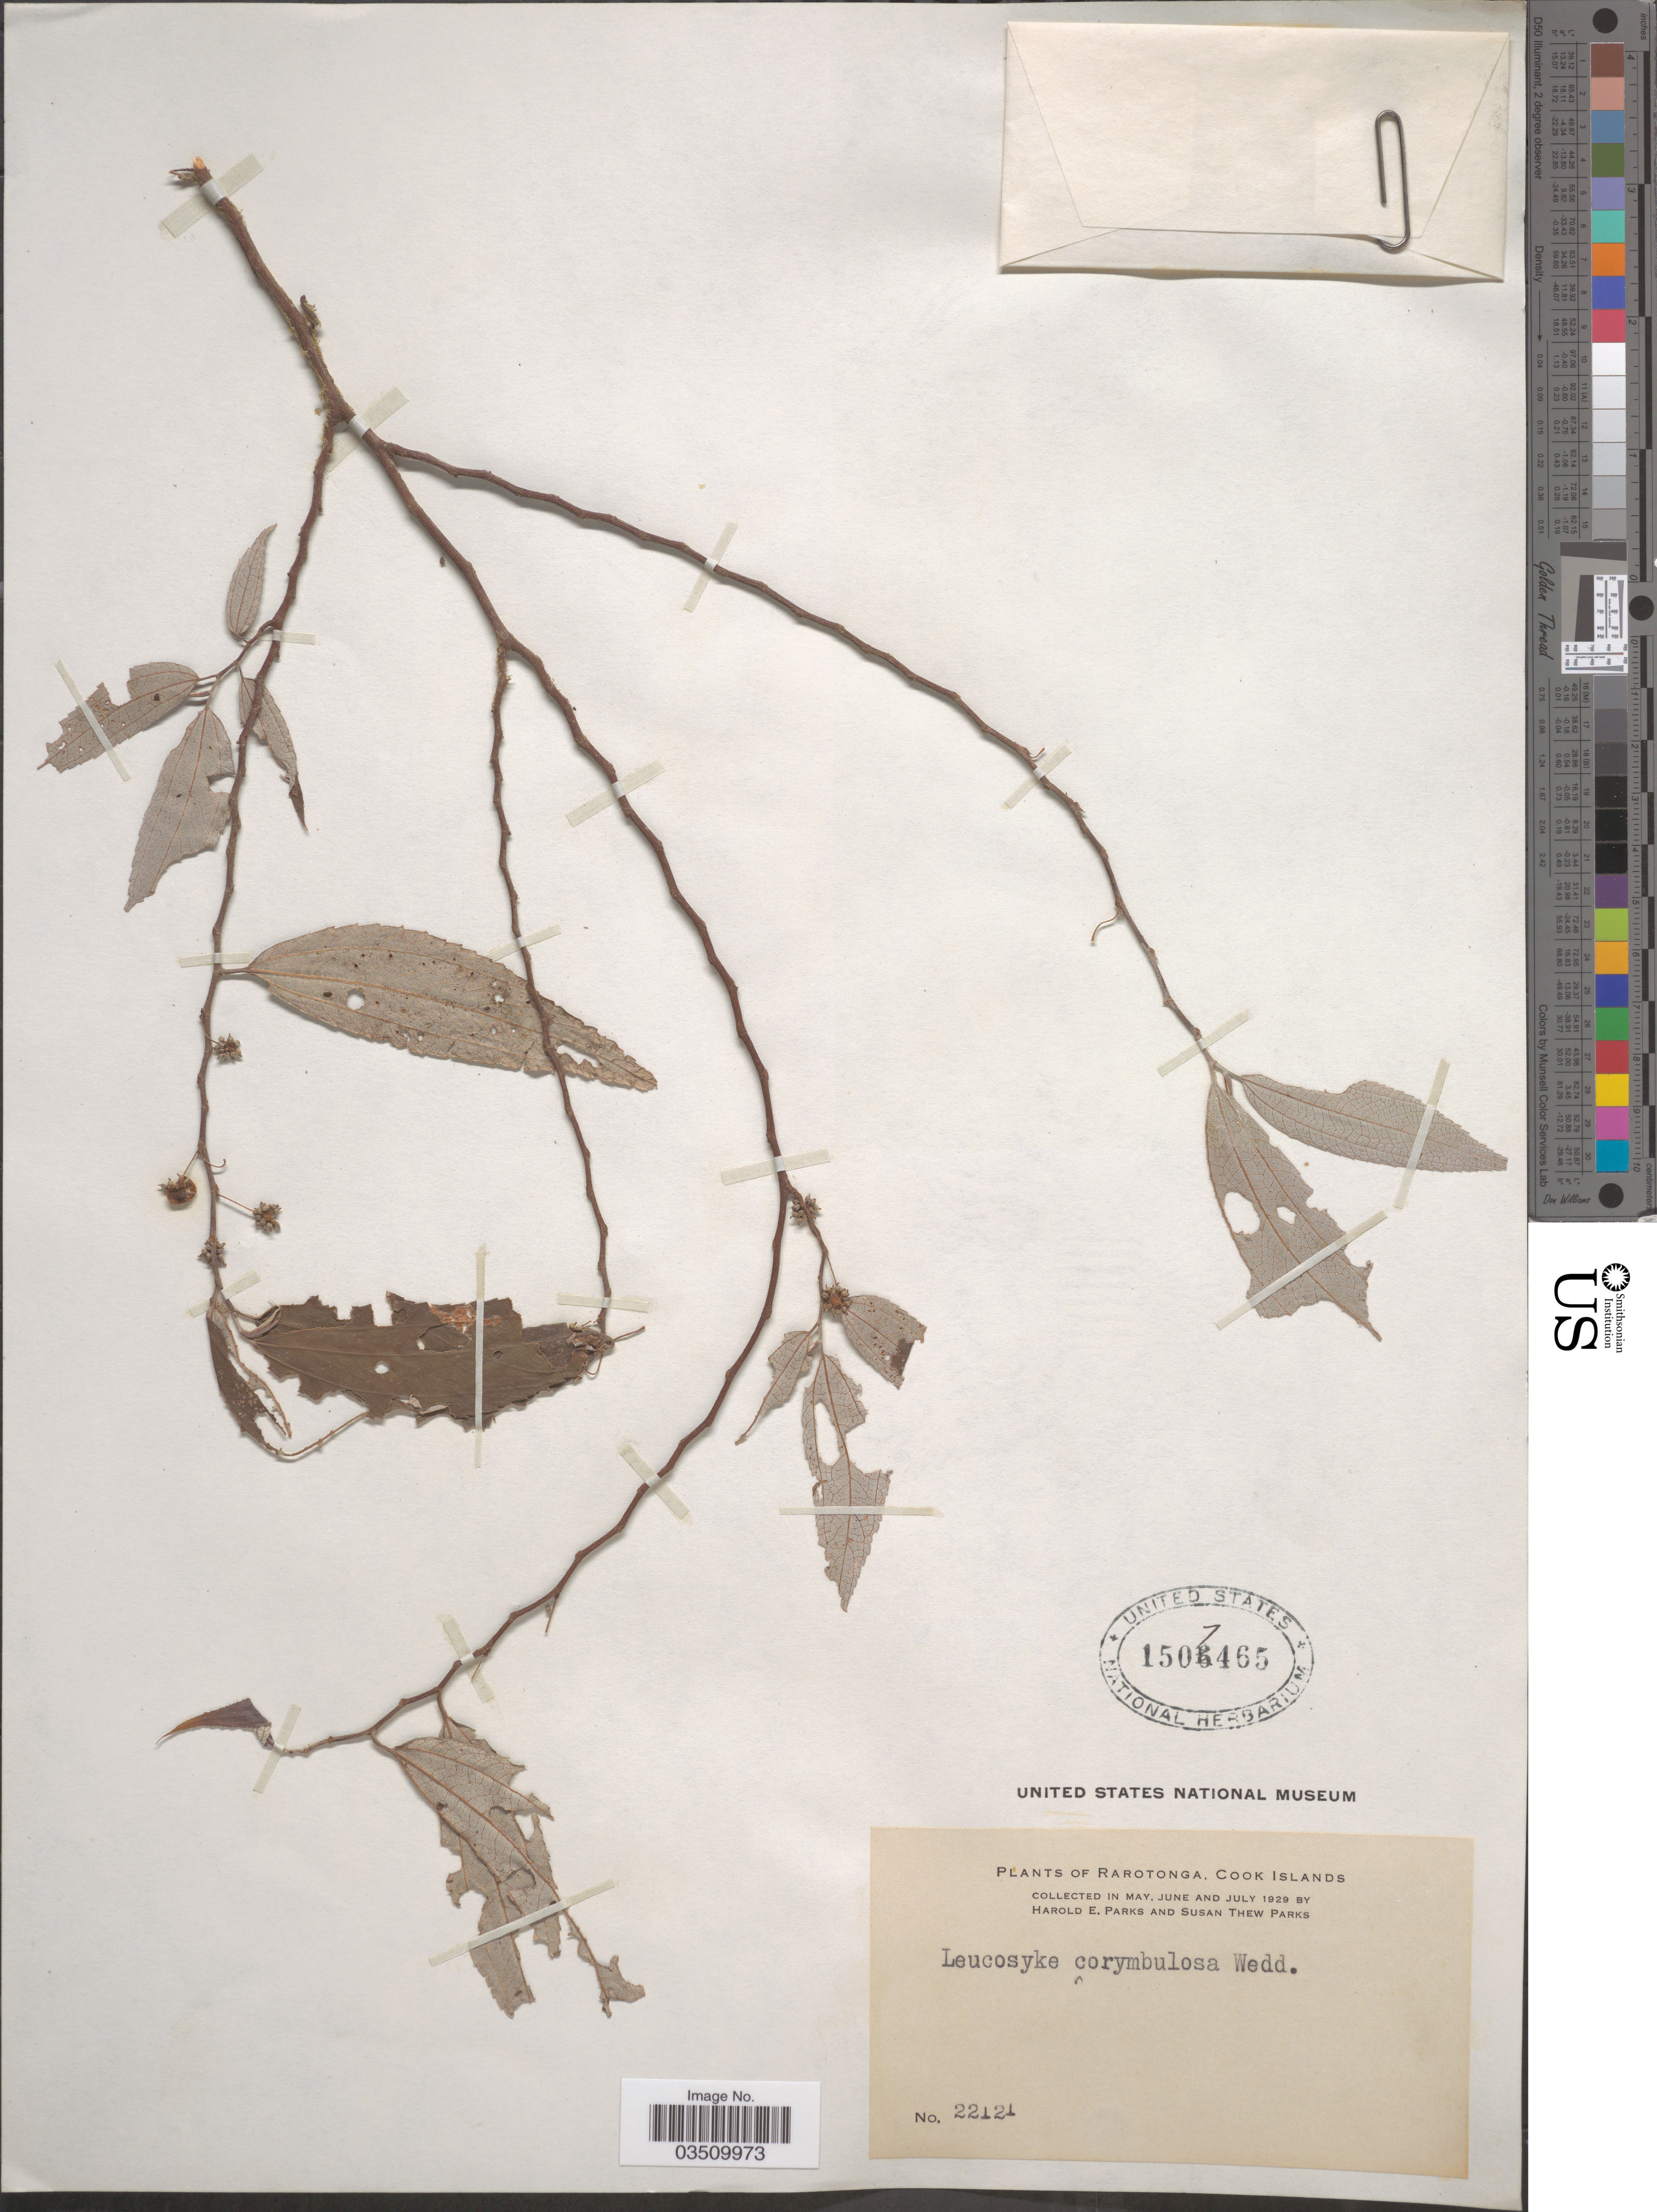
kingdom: Plantae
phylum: Tracheophyta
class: Magnoliopsida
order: Rosales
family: Urticaceae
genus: Leucosyke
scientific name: Leucosyke corymbulosa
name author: (Wedd.) Wedd.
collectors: H. E. Parks & S. Parks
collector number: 22121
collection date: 1929-05/1929-07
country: Cook Islands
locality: Rarotonga.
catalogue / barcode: US 1507465